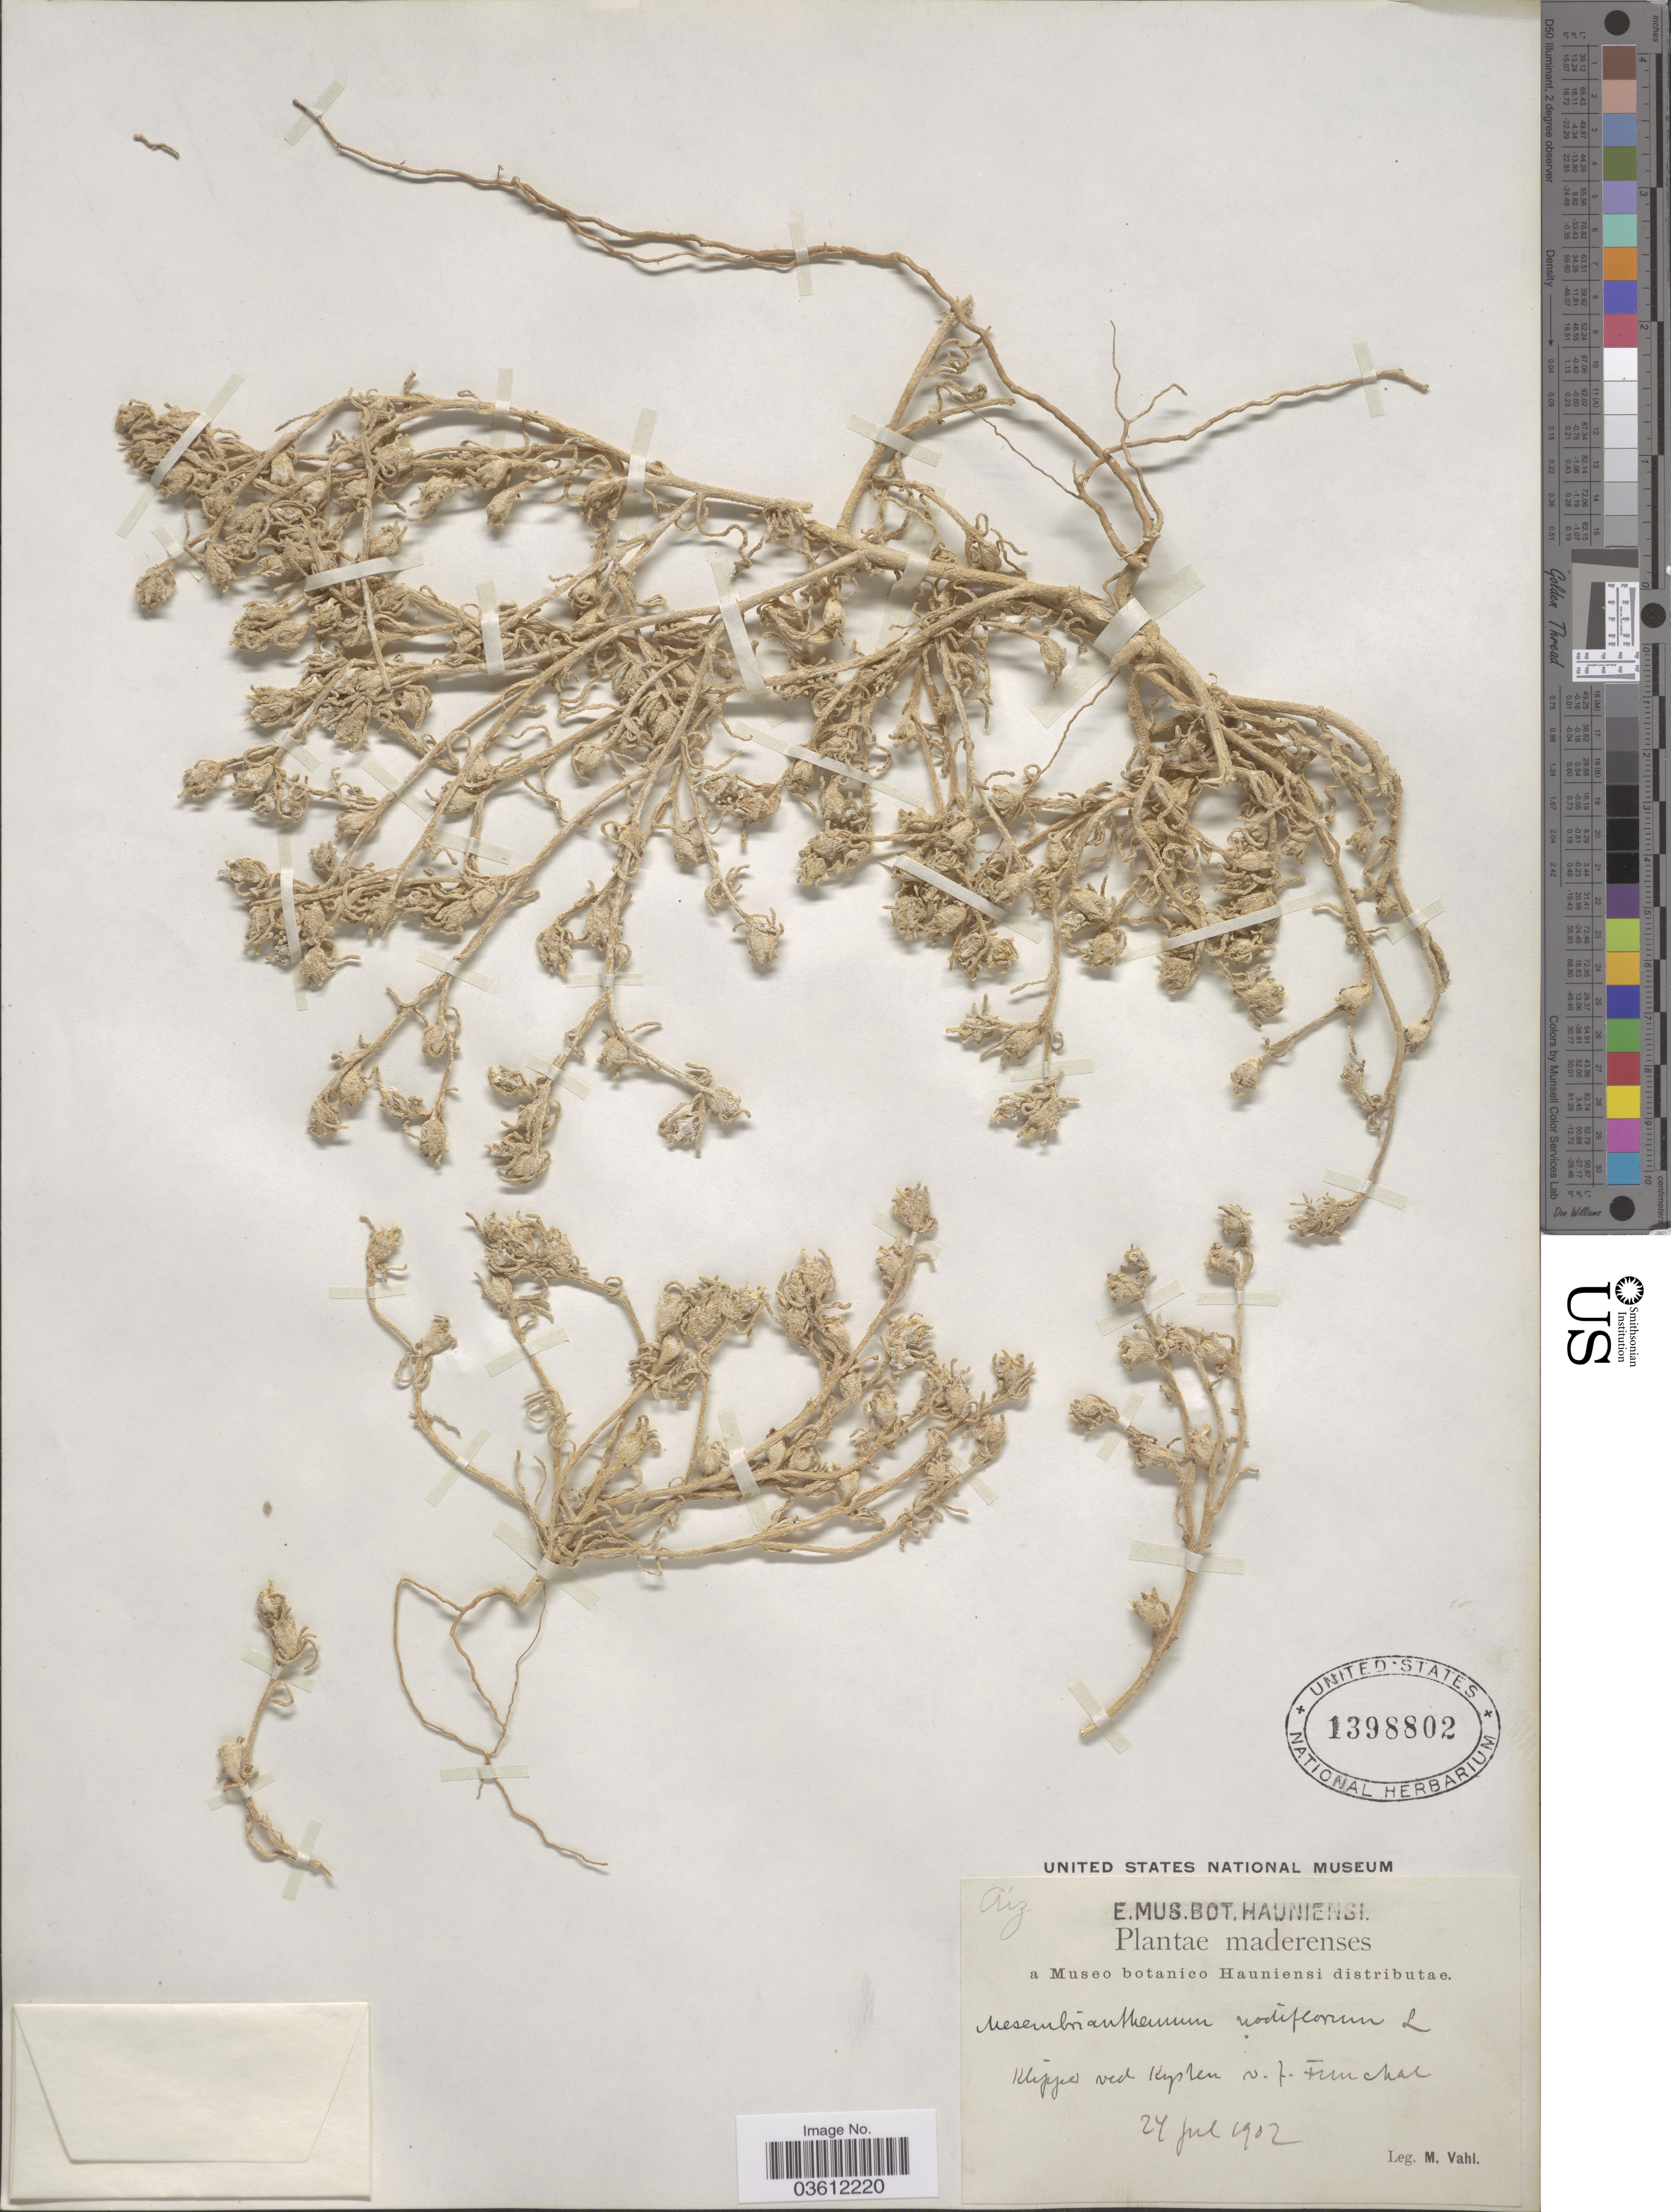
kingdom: Plantae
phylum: Tracheophyta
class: Magnoliopsida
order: Caryophyllales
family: Aizoaceae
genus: Mesembryanthemum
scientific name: Mesembryanthemum nodiflorum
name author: L.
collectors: M. Vahl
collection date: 1902-07-27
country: Portugal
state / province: Madeira (Aut. Reg.)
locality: Maderenses. Klippe ved Kepten v. f. Funchal.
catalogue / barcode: US 1398802